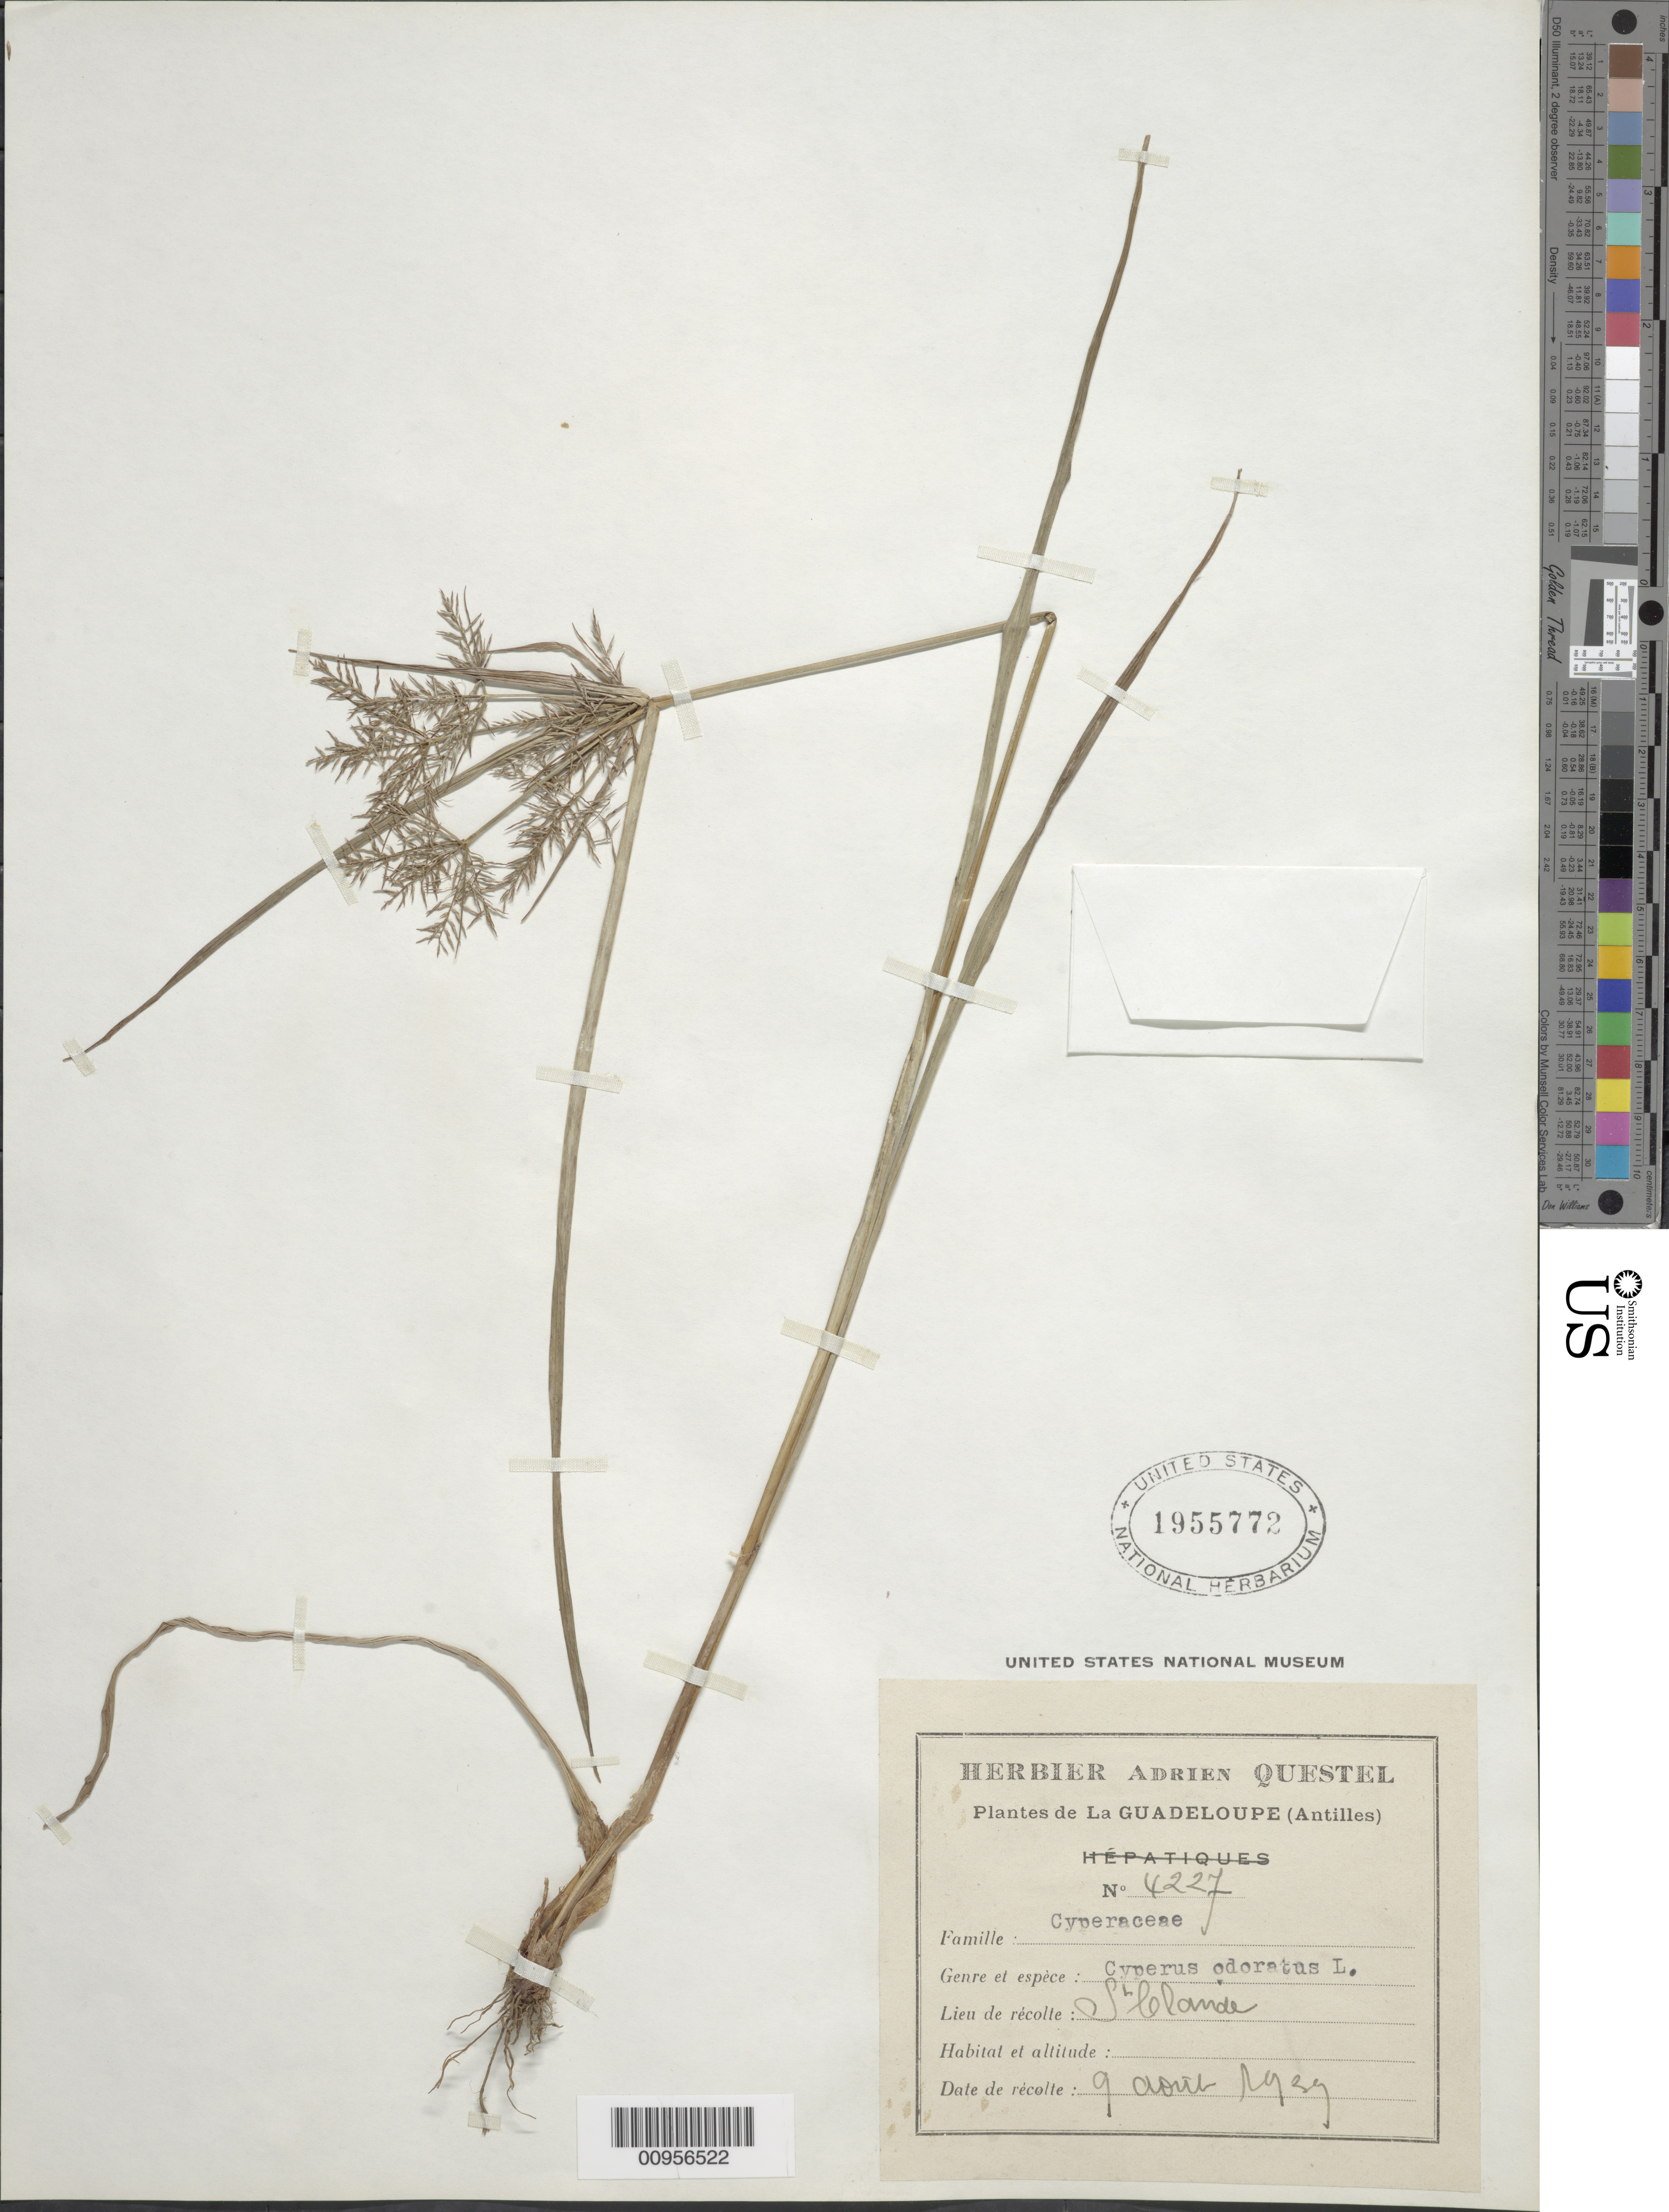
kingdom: Plantae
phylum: Tracheophyta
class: Liliopsida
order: Poales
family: Cyperaceae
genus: Cyperus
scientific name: Cyperus odoratus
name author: L.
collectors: A. Questel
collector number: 4227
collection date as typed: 09 Aug 1939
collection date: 1939-08-09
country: Guadeloupe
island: Basse Terre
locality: St. Claude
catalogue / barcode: US 1955772